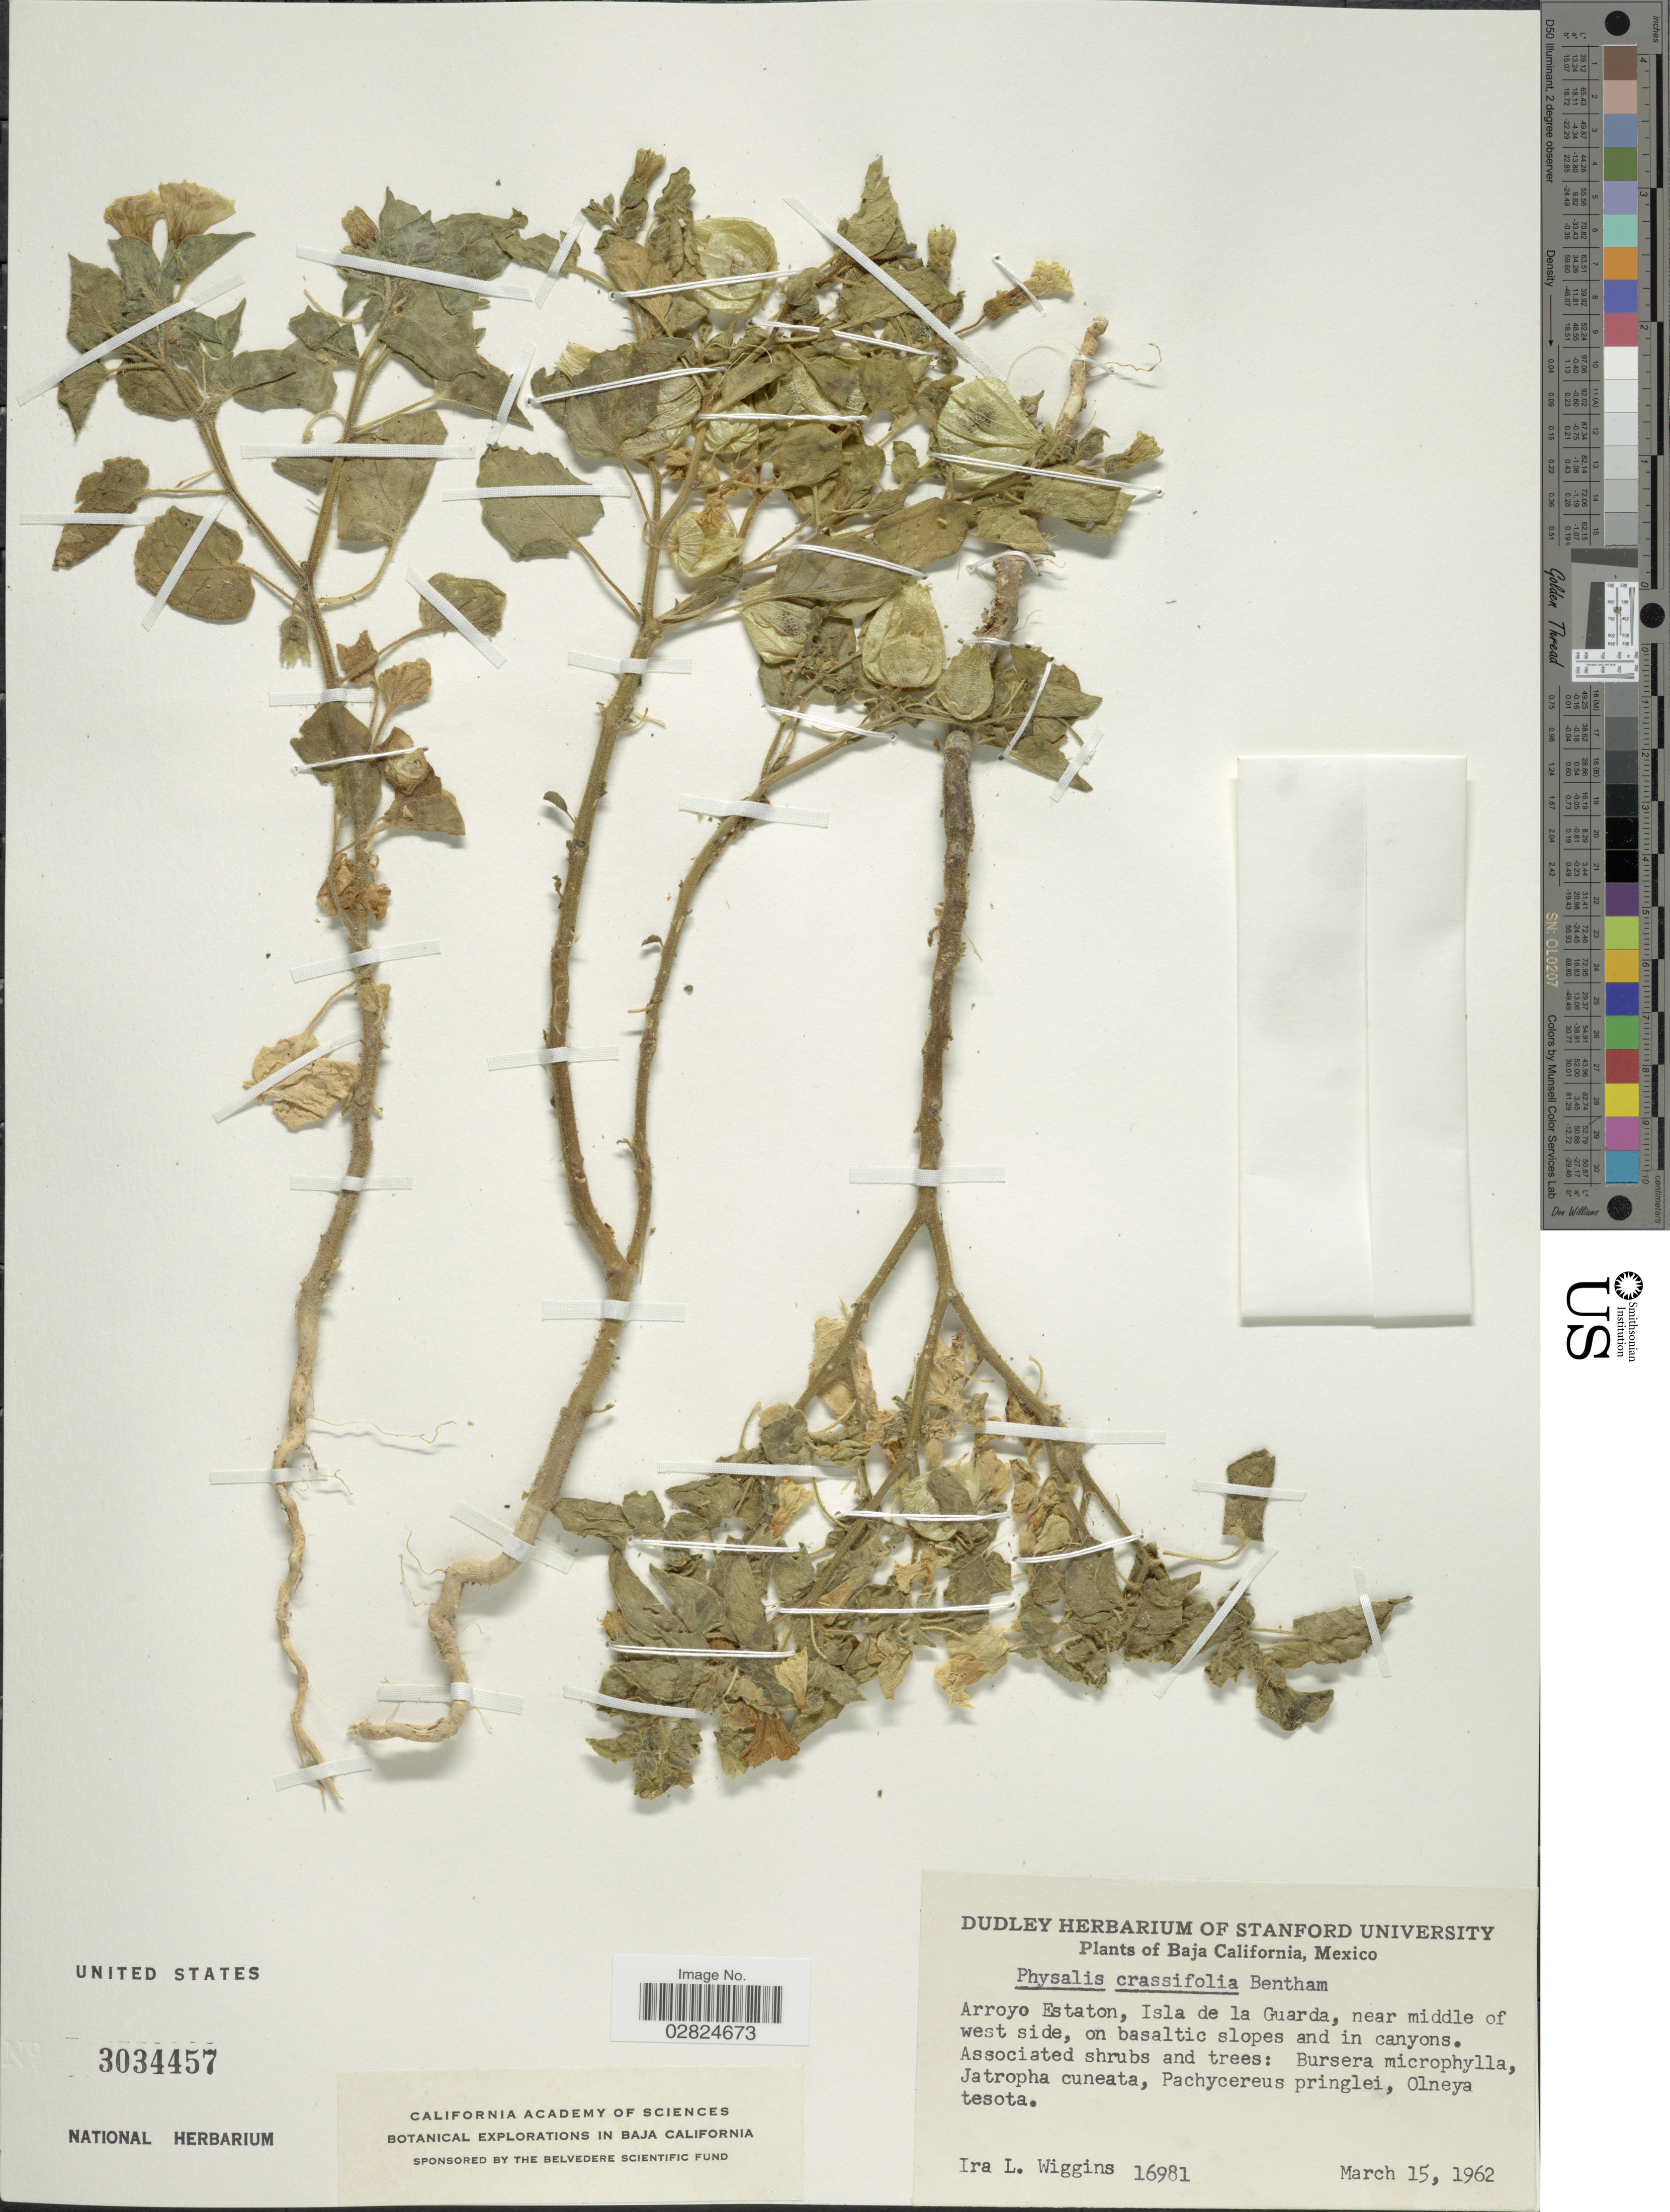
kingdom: Plantae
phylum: Tracheophyta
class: Magnoliopsida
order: Solanales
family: Solanaceae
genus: Physalis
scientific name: Physalis crassifolia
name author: Benth.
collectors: I. L. Wiggins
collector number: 16981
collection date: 1962-03-15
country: Mexico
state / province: Baja California Norte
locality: Arroyo Estaton, Isla de la Guarda, near middle of west side, on basaltic slopes and in canyons.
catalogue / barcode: US 3034457